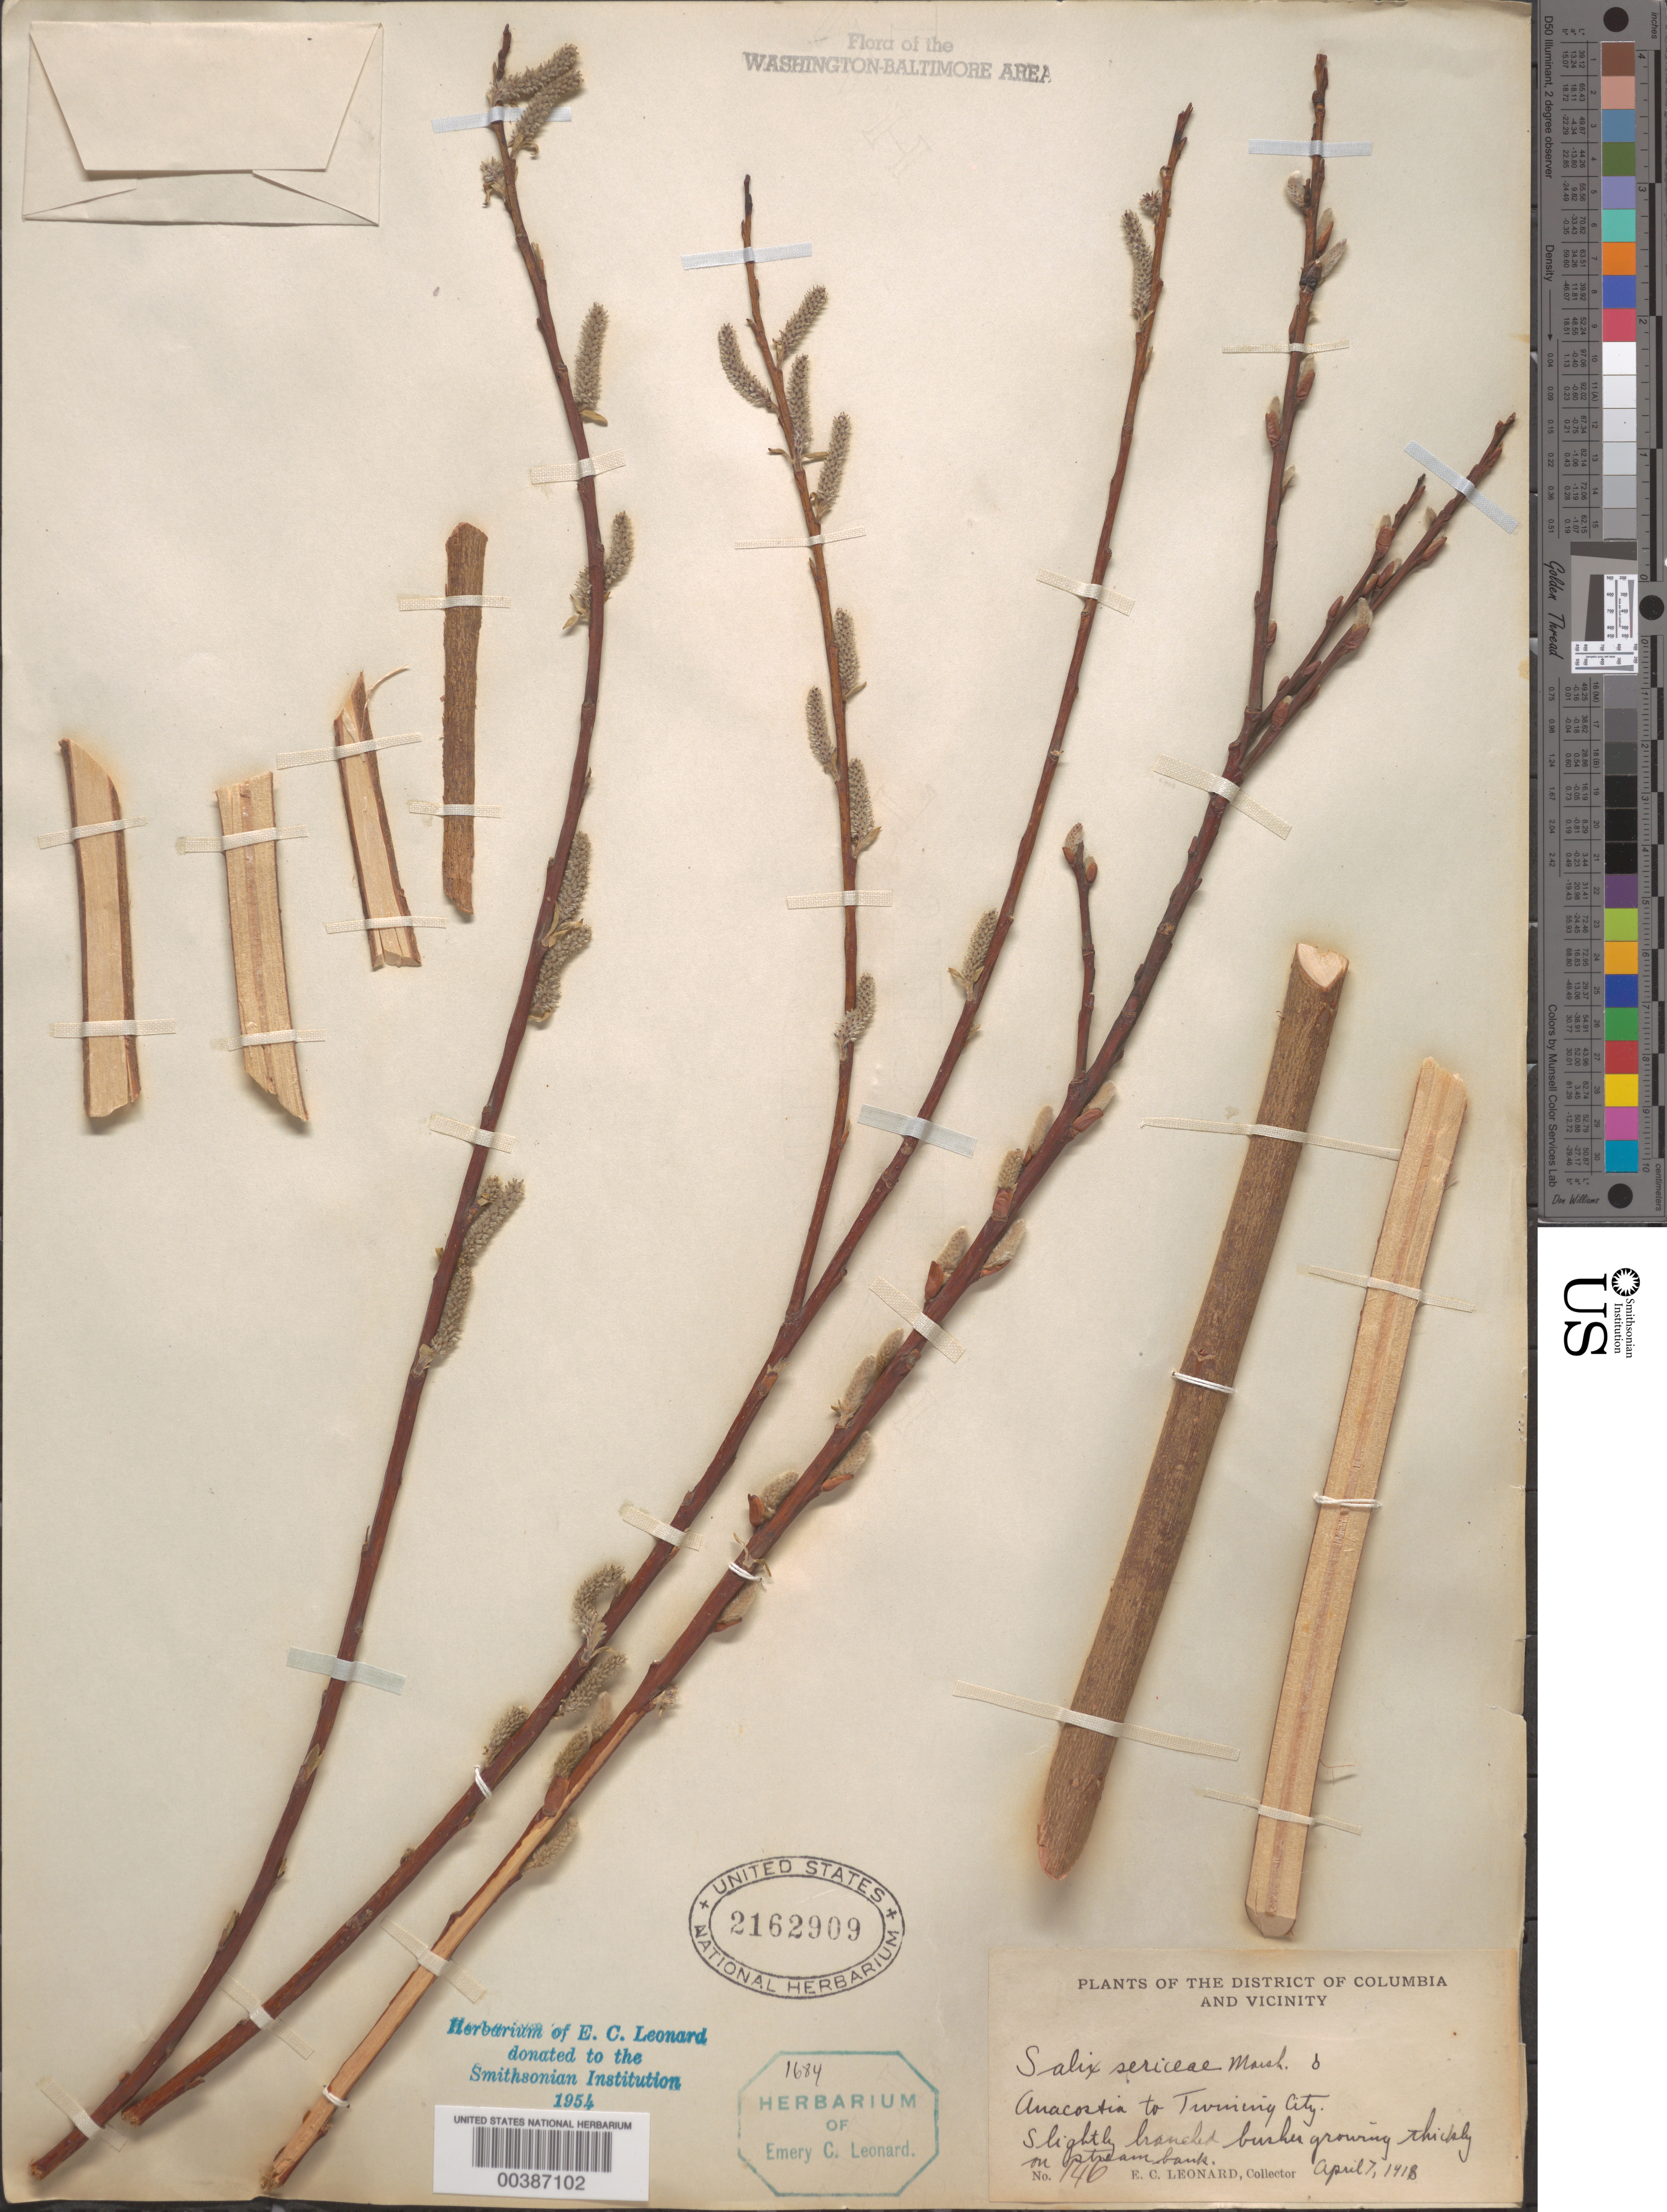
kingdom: Plantae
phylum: Tracheophyta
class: Magnoliopsida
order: Malpighiales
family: Salicaceae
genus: Salix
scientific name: Salix sericea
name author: Marshall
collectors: E. C. Leonard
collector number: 146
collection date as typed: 07 Apr 1918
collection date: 1918-04-07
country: United States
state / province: District of Columbia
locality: Anacostia to Twining City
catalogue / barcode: US 2162909